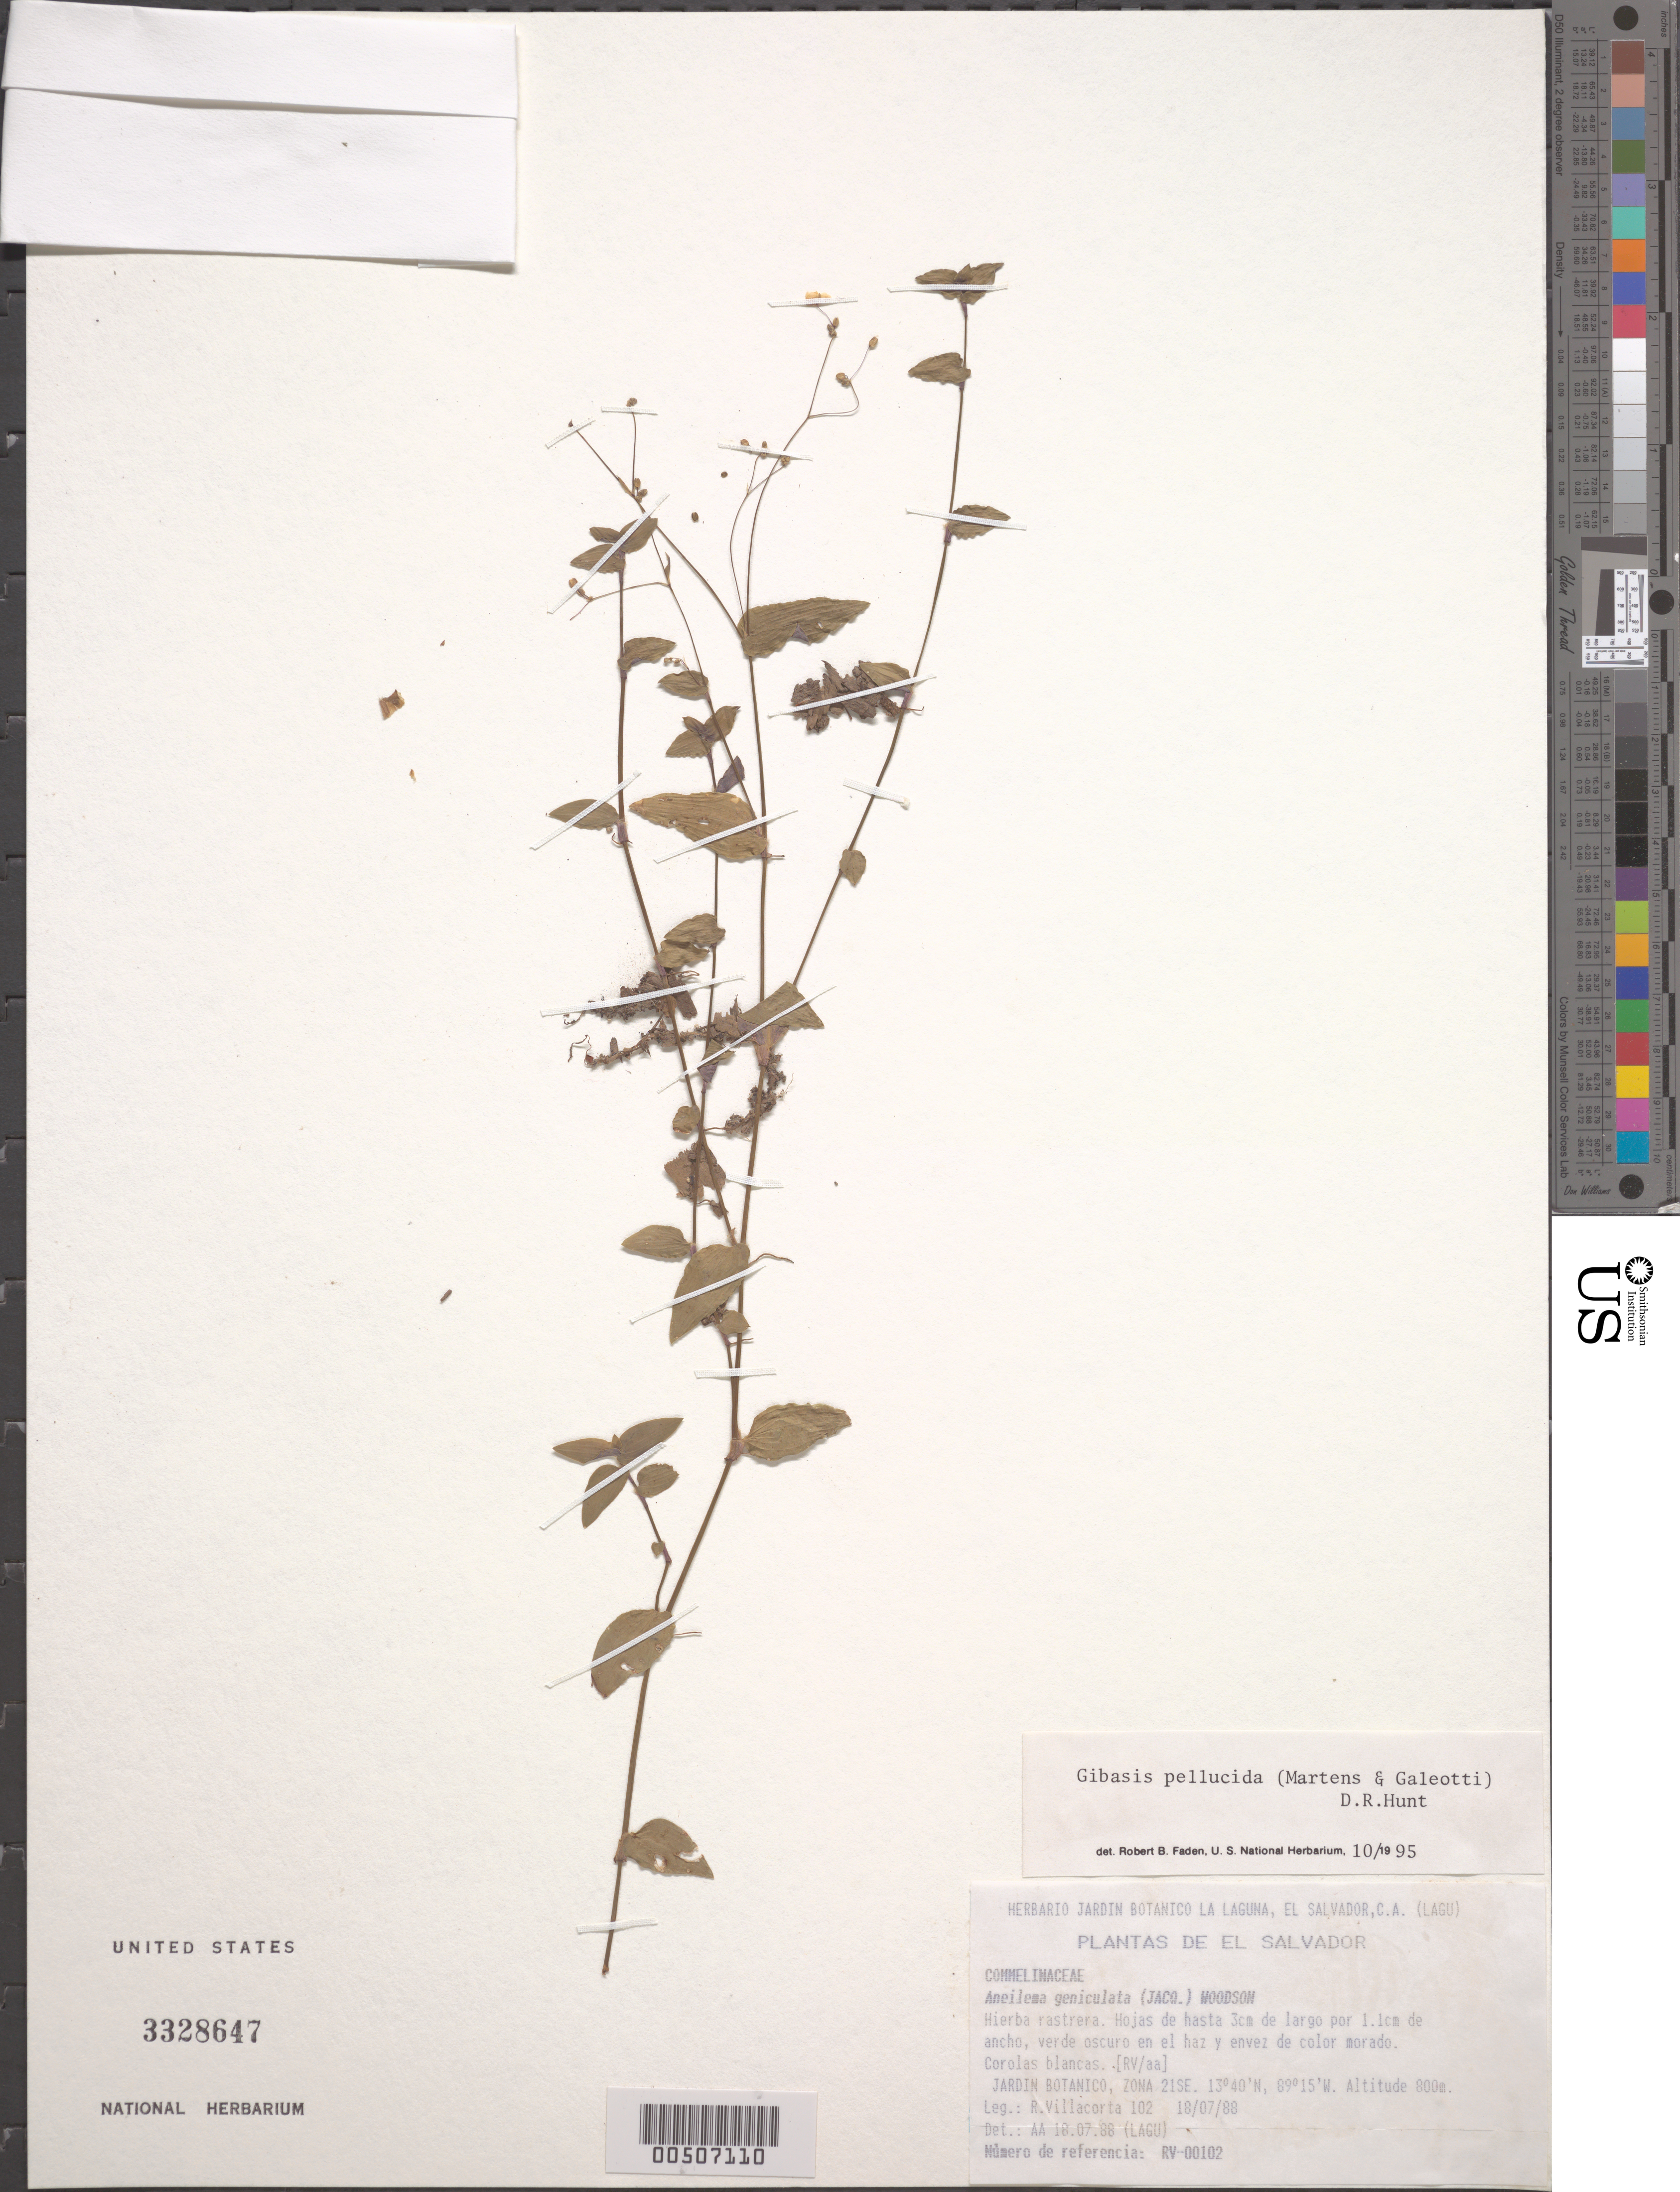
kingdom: Plantae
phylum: Tracheophyta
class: Liliopsida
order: Commelinales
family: Commelinaceae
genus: Gibasis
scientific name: Gibasis pellucida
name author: (M. Martens & Galeotti) D.R. Hunt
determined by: Faden, Robert B., (US), Smithsonian Institution - National Museum of Natural History (UNITED STATES)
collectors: R. Villacorta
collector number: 102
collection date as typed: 18 Jul 1988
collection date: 1988-07-18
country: El Salvador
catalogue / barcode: US 3328647